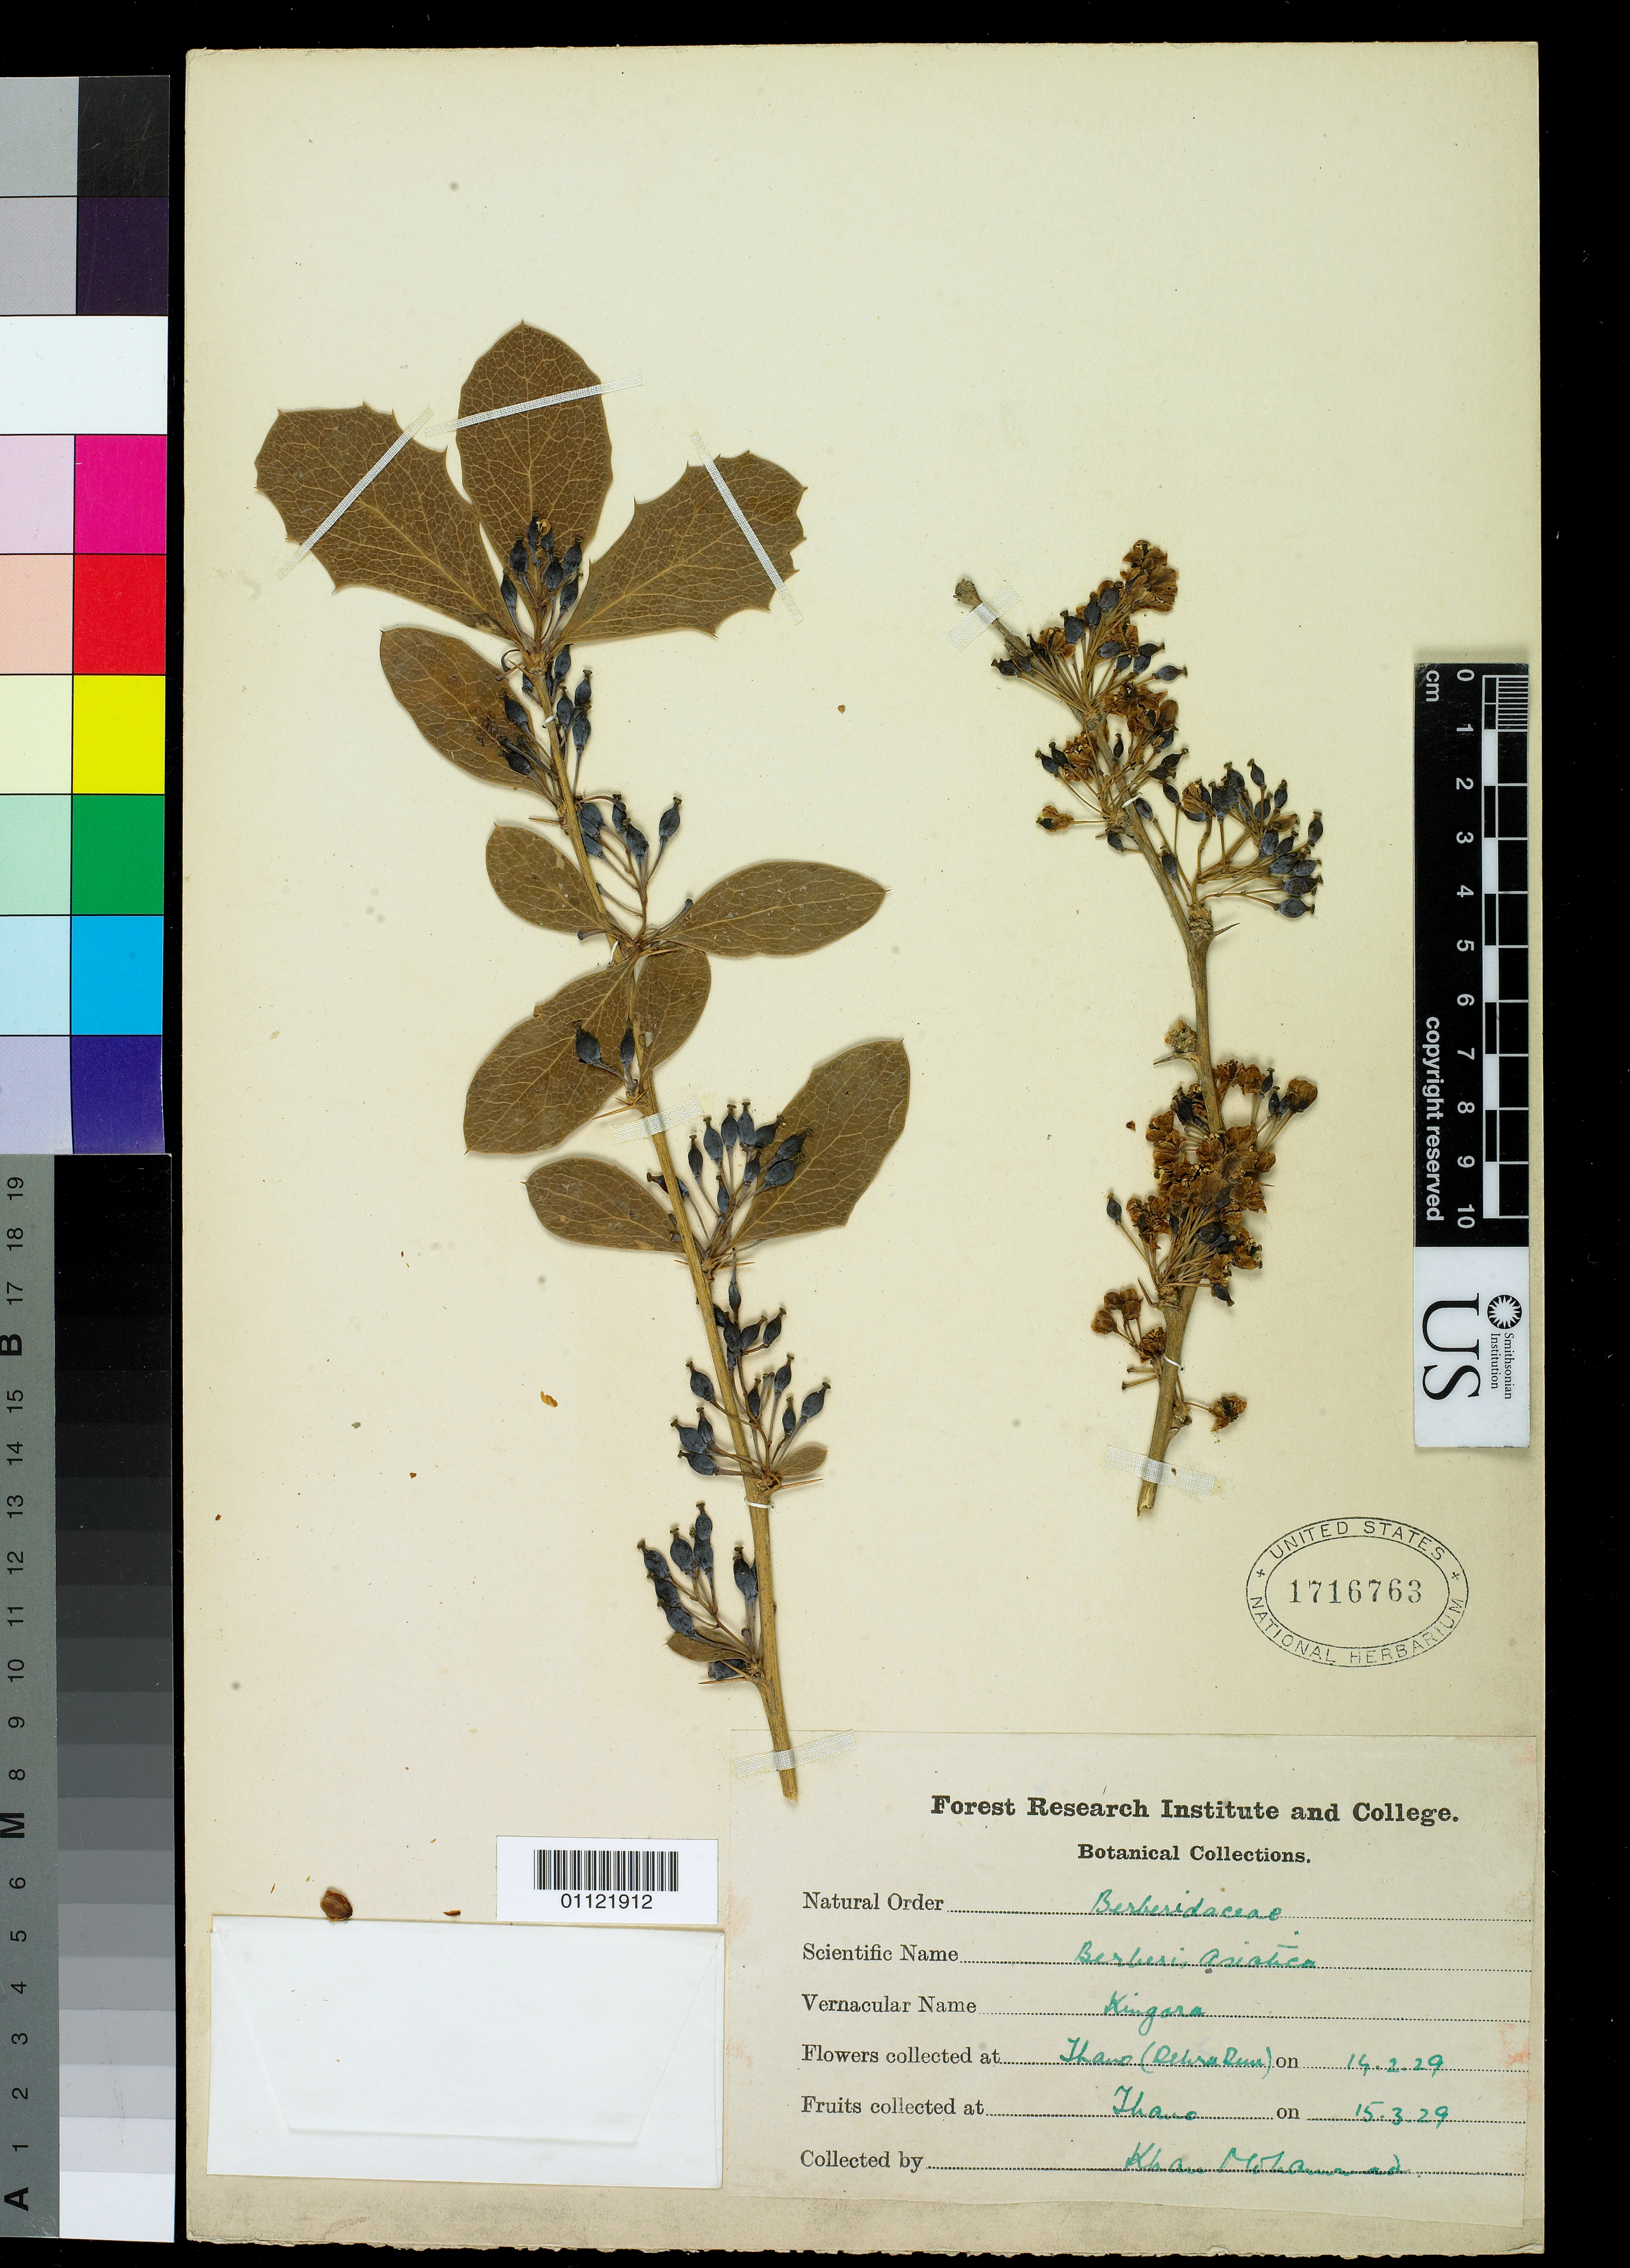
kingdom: Plantae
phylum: Tracheophyta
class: Magnoliopsida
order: Ranunculales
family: Berberidaceae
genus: Berberis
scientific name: Berberis asiatica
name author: Roxb. ex DC.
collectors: K. Mohammad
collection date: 1929-02-14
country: India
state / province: Uttarakhand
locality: Thano, Dehradun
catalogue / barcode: US 1716763